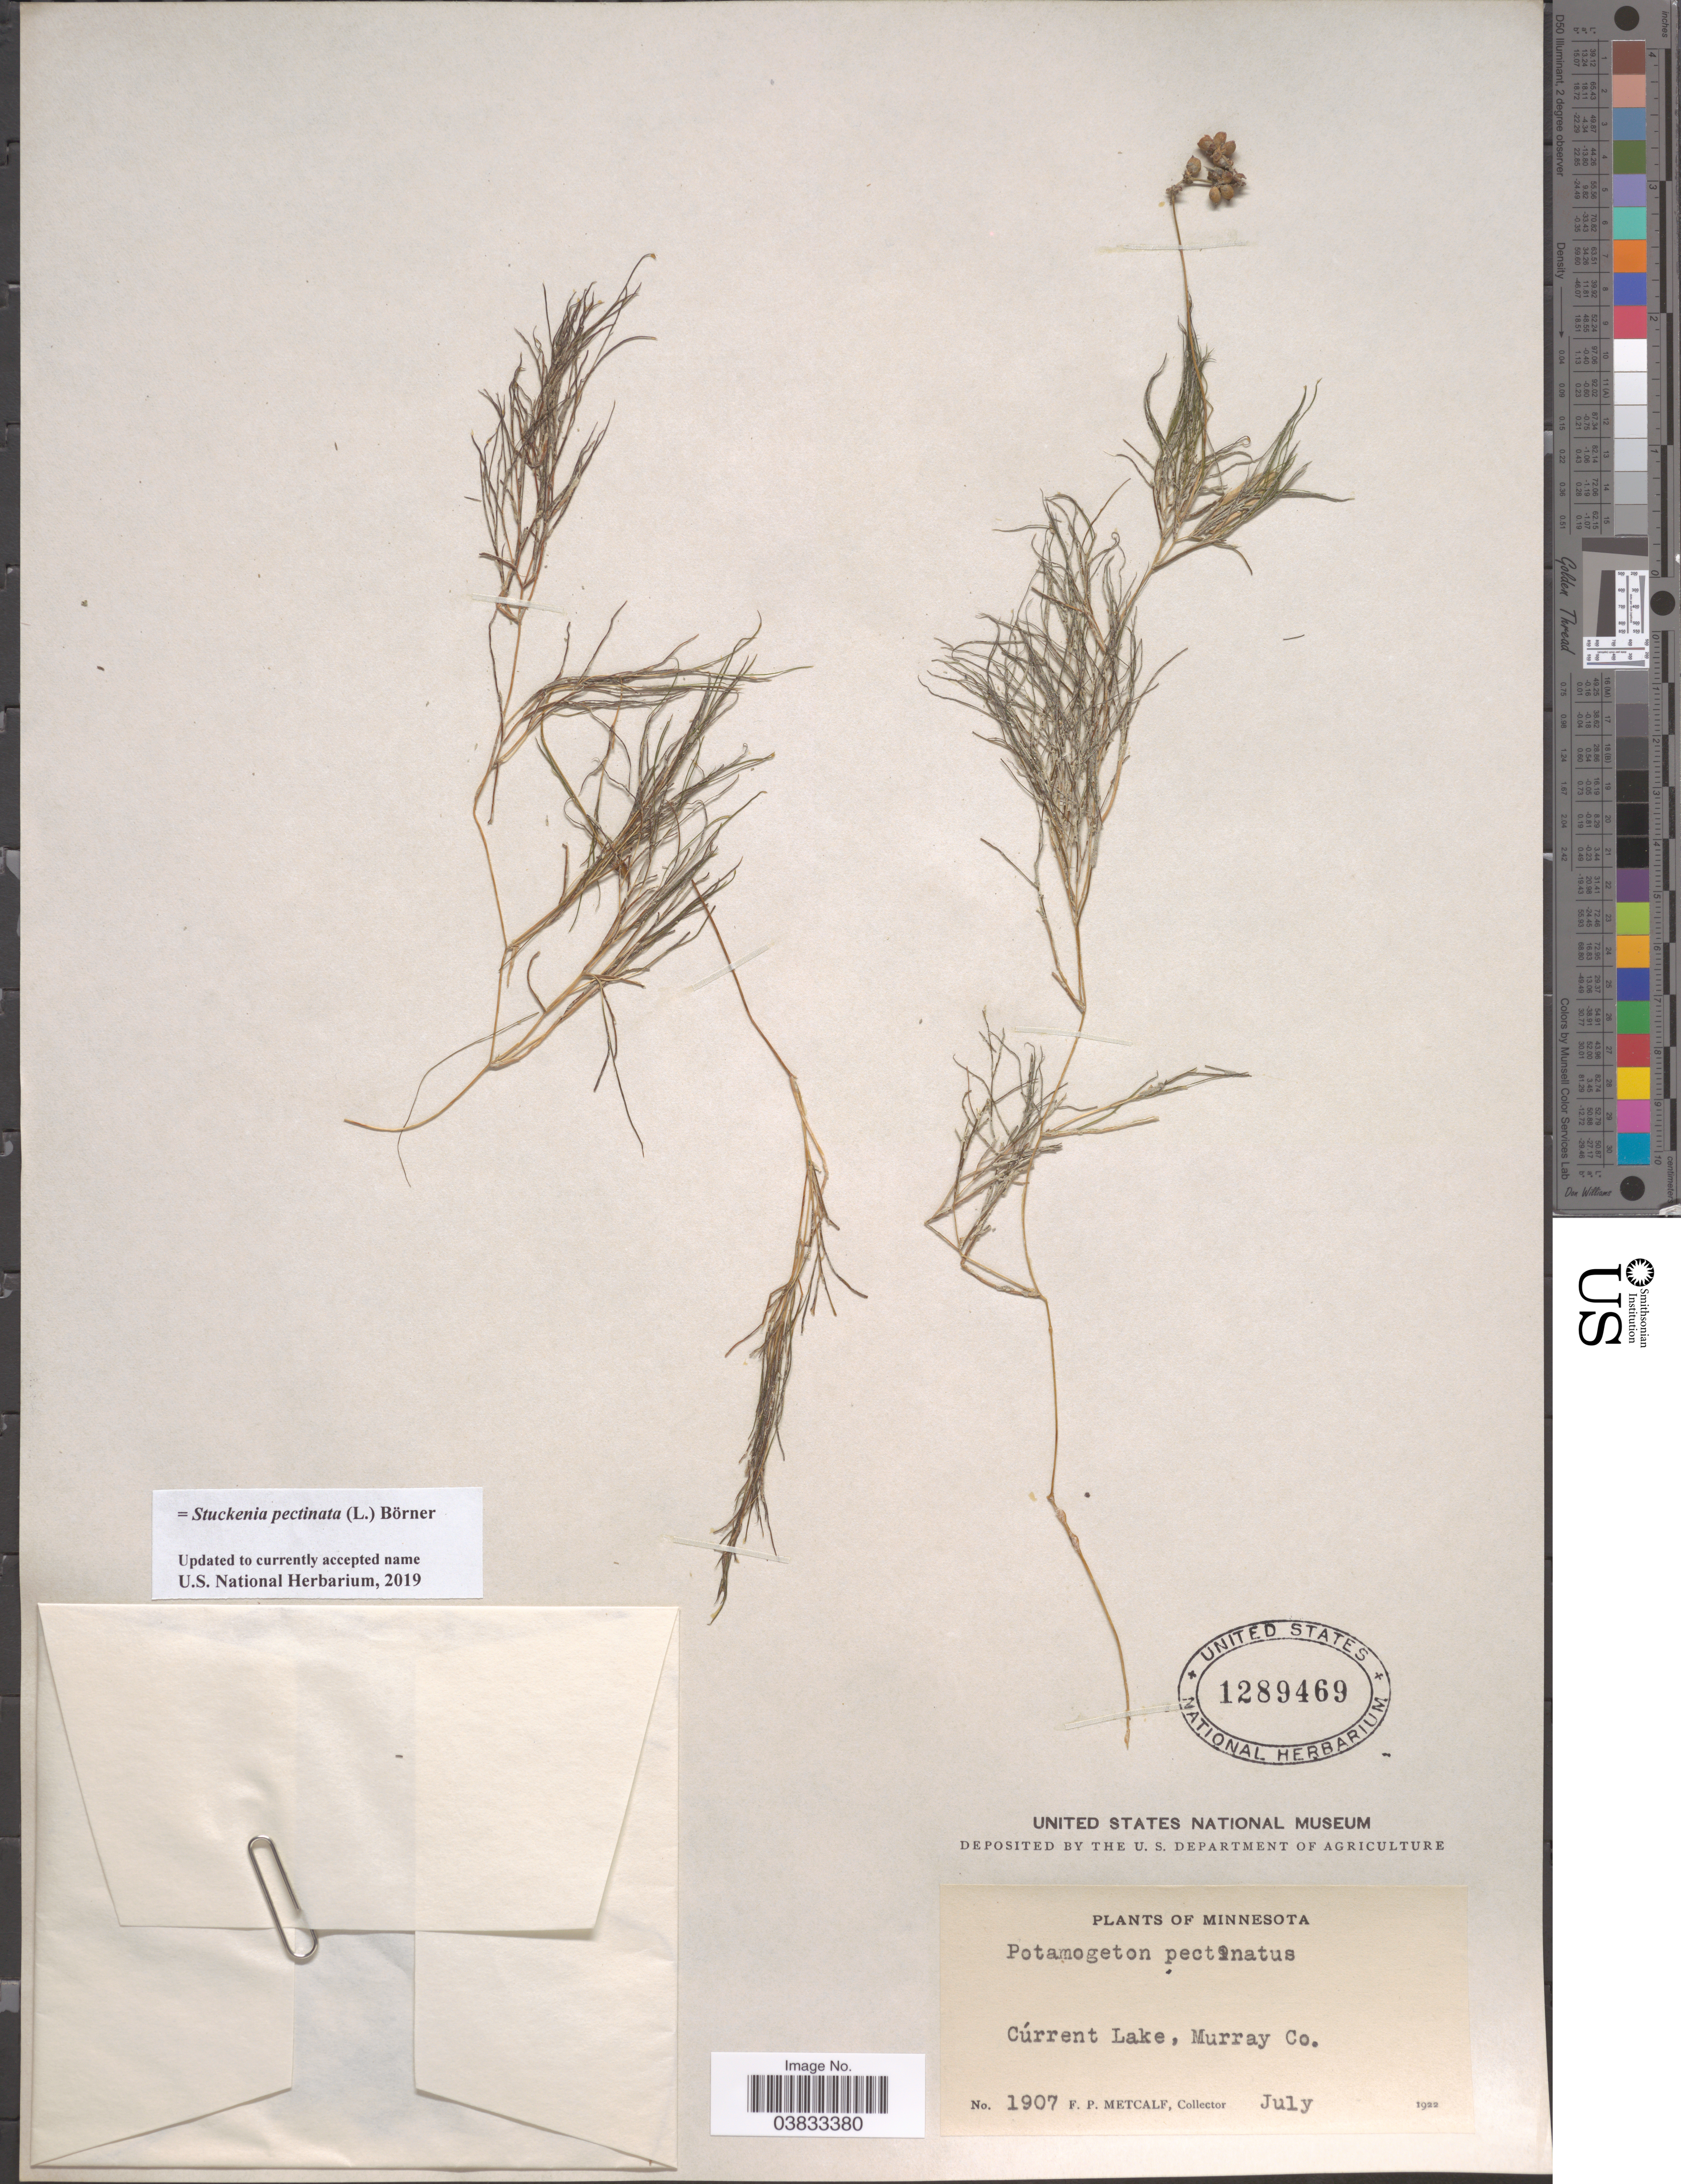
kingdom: Plantae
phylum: Tracheophyta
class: Liliopsida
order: Alismatales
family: Potamogetonaceae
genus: Stuckenia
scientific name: Stuckenia pectinata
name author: (L.) Börner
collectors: F. Metcalf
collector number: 1907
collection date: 1922-07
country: United States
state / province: Minnesota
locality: Cúrrent Lake, Muray Co.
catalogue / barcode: US 1289469